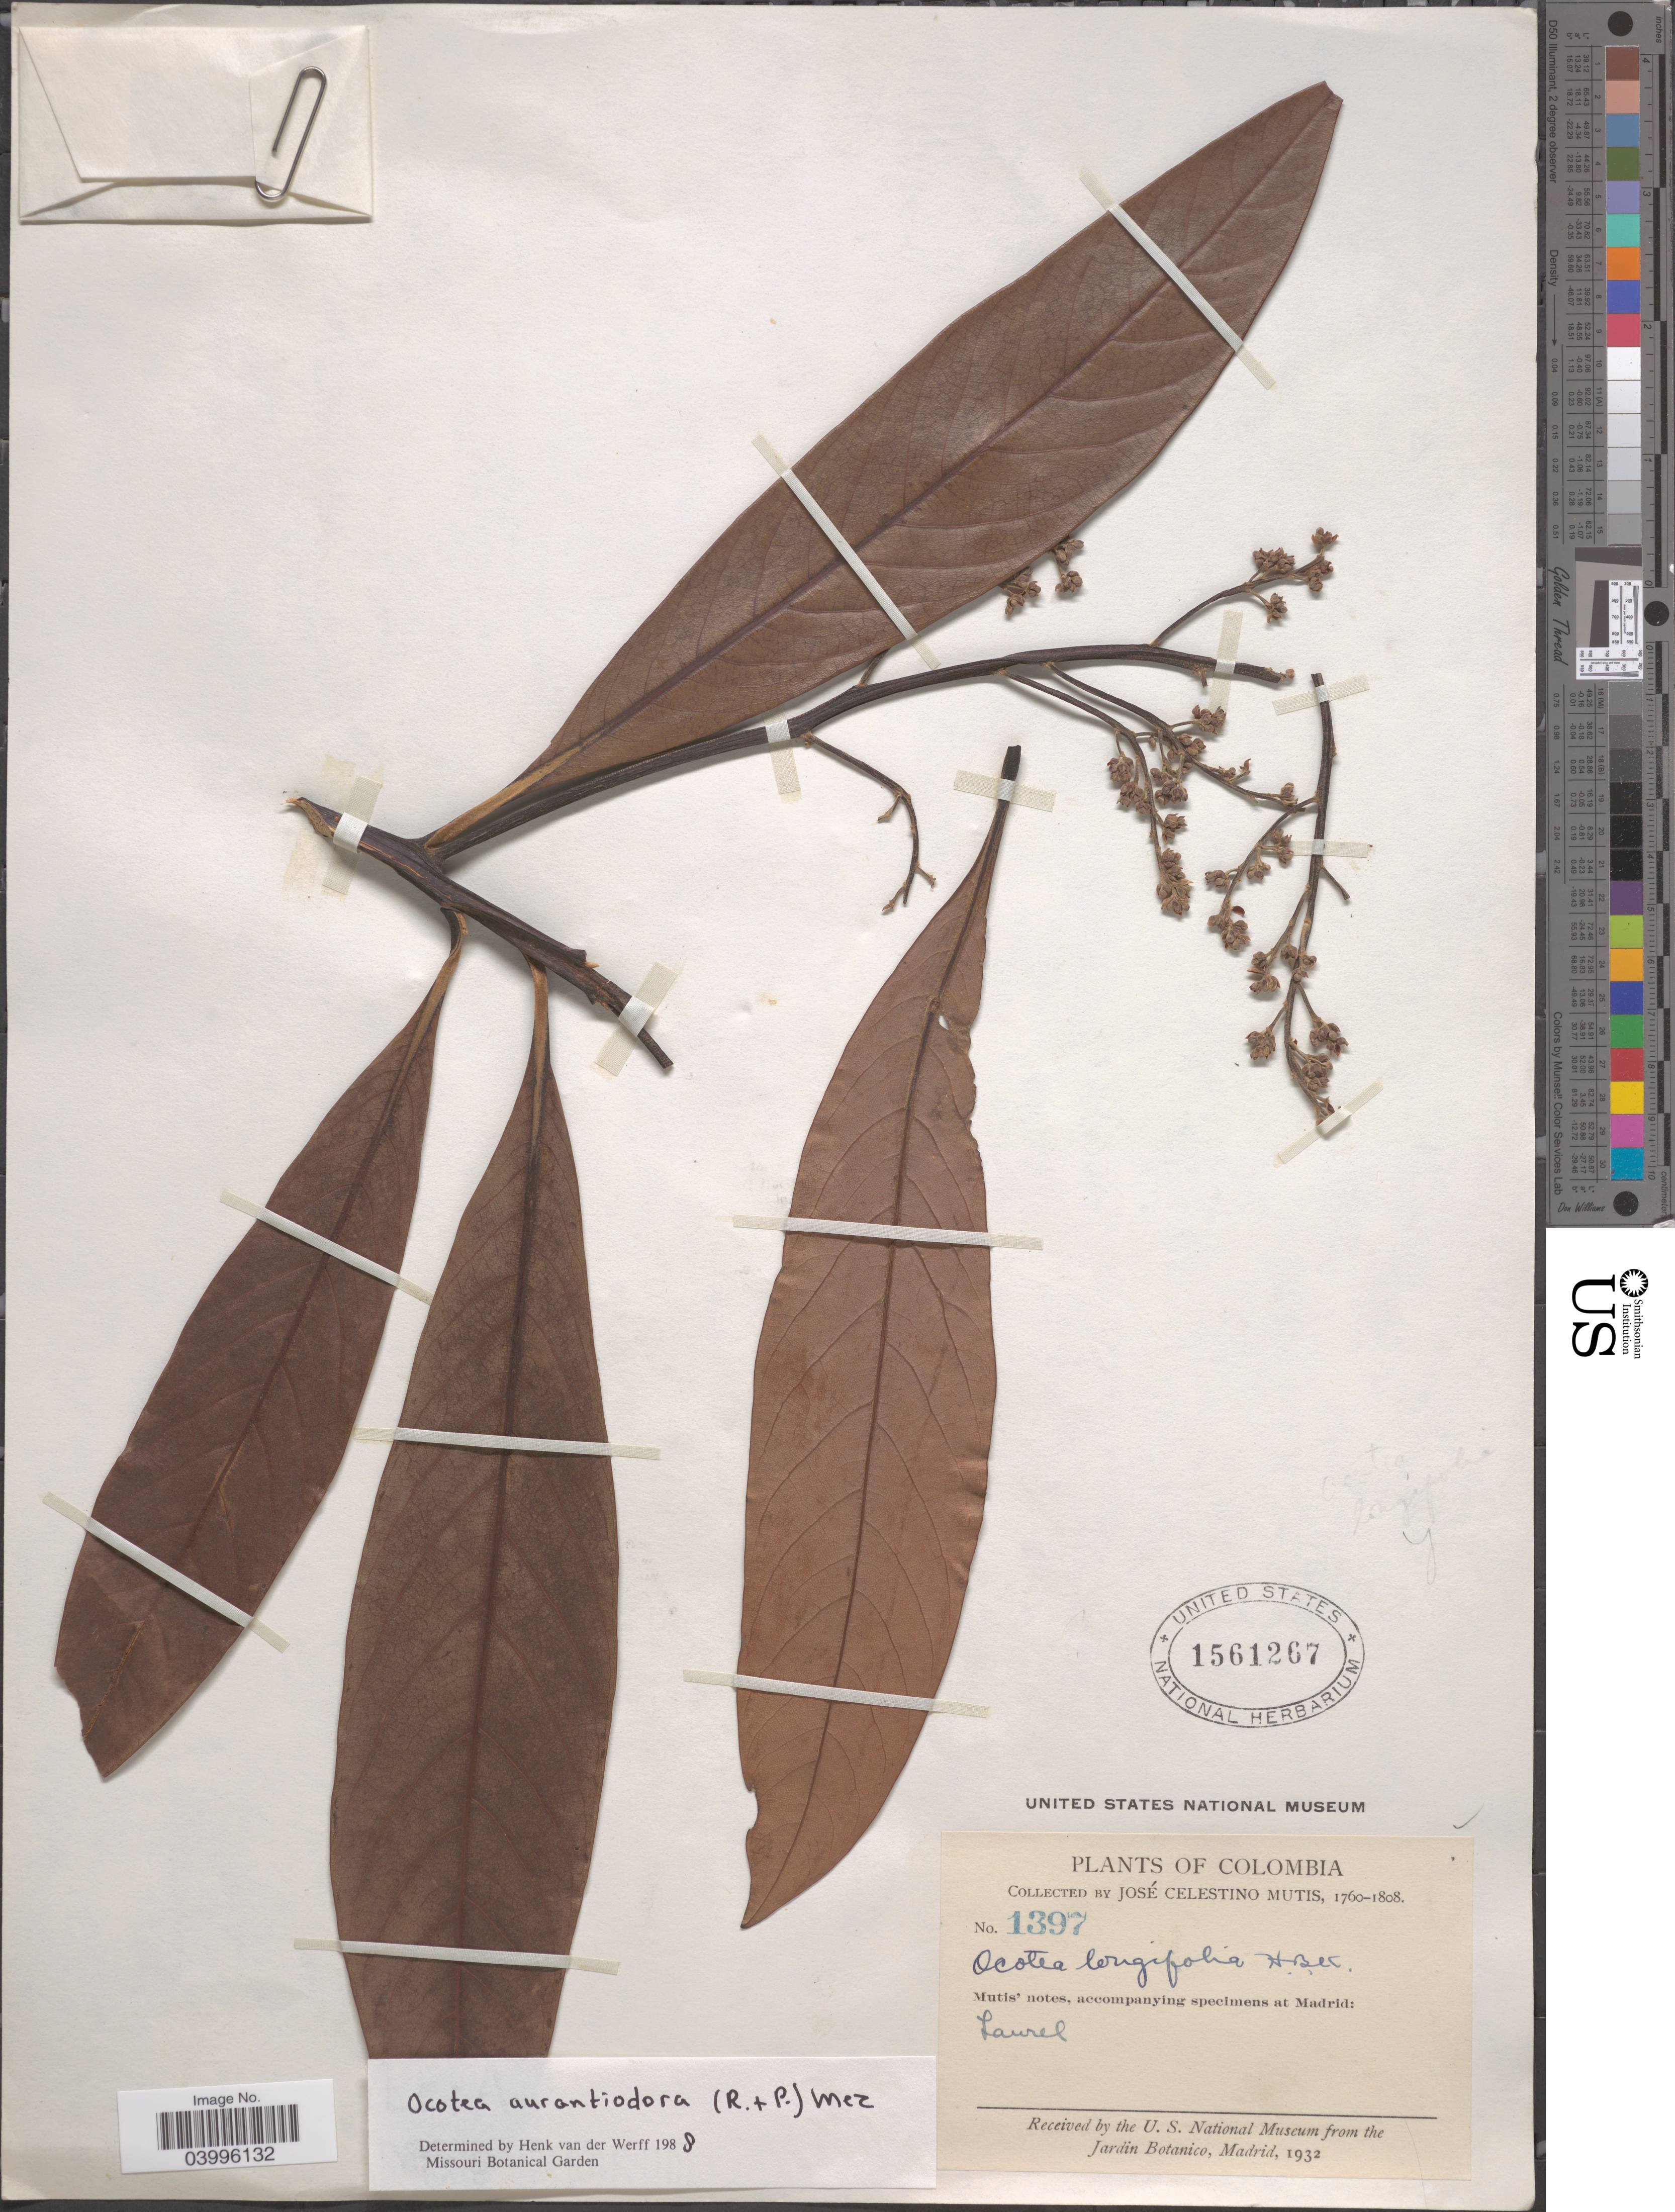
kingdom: Plantae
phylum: Tracheophyta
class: Magnoliopsida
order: Laurales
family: Lauraceae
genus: Ocotea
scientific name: Ocotea aurantiodora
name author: (Ruiz & Pav.) Mez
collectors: J. C. B. Mutis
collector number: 1397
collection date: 1760/1808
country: Colombia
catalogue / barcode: US 1561267